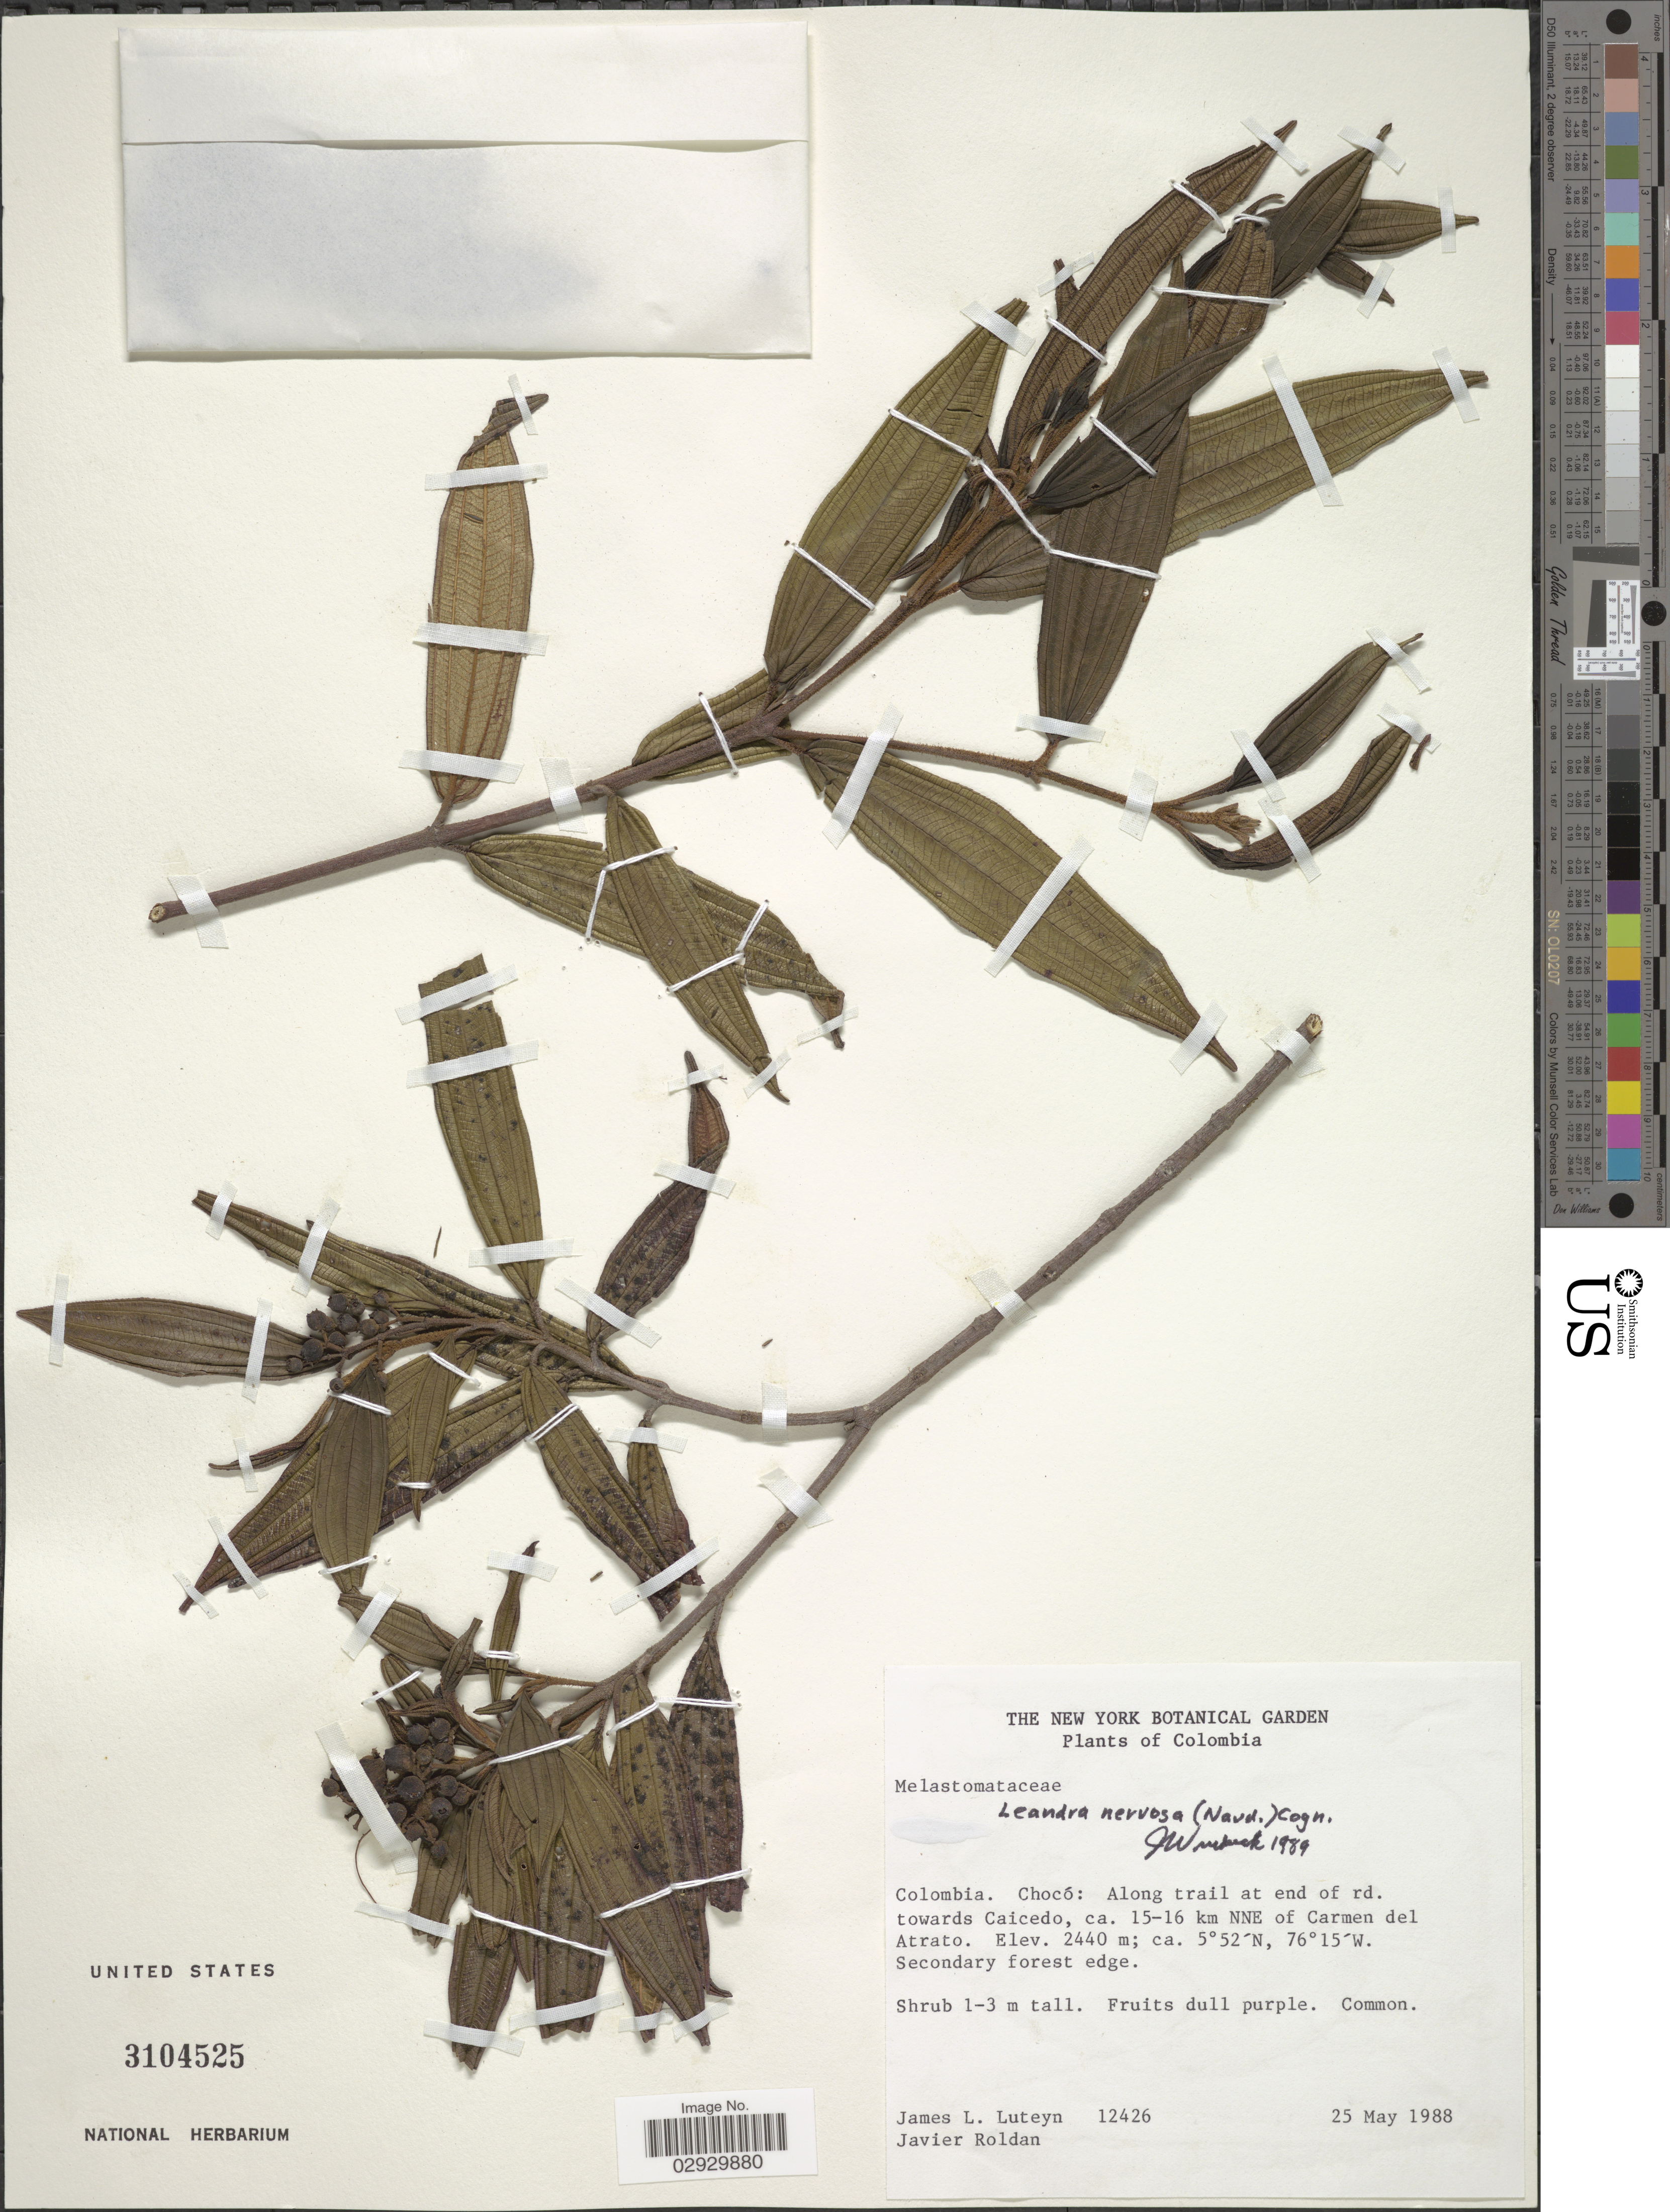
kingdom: Plantae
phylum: Tracheophyta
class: Magnoliopsida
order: Myrtales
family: Melastomataceae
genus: Leandra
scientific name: Leandra nervosa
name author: (Naudin) Cogn.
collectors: J. Luteyn & J. Roldan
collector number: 12426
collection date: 1988-05-25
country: Colombia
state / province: Chocó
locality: Along trail at end of rd. towards Caicedo, ca. 15-16 km NNE of Carmen del Atrato.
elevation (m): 2440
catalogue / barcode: US 3104525